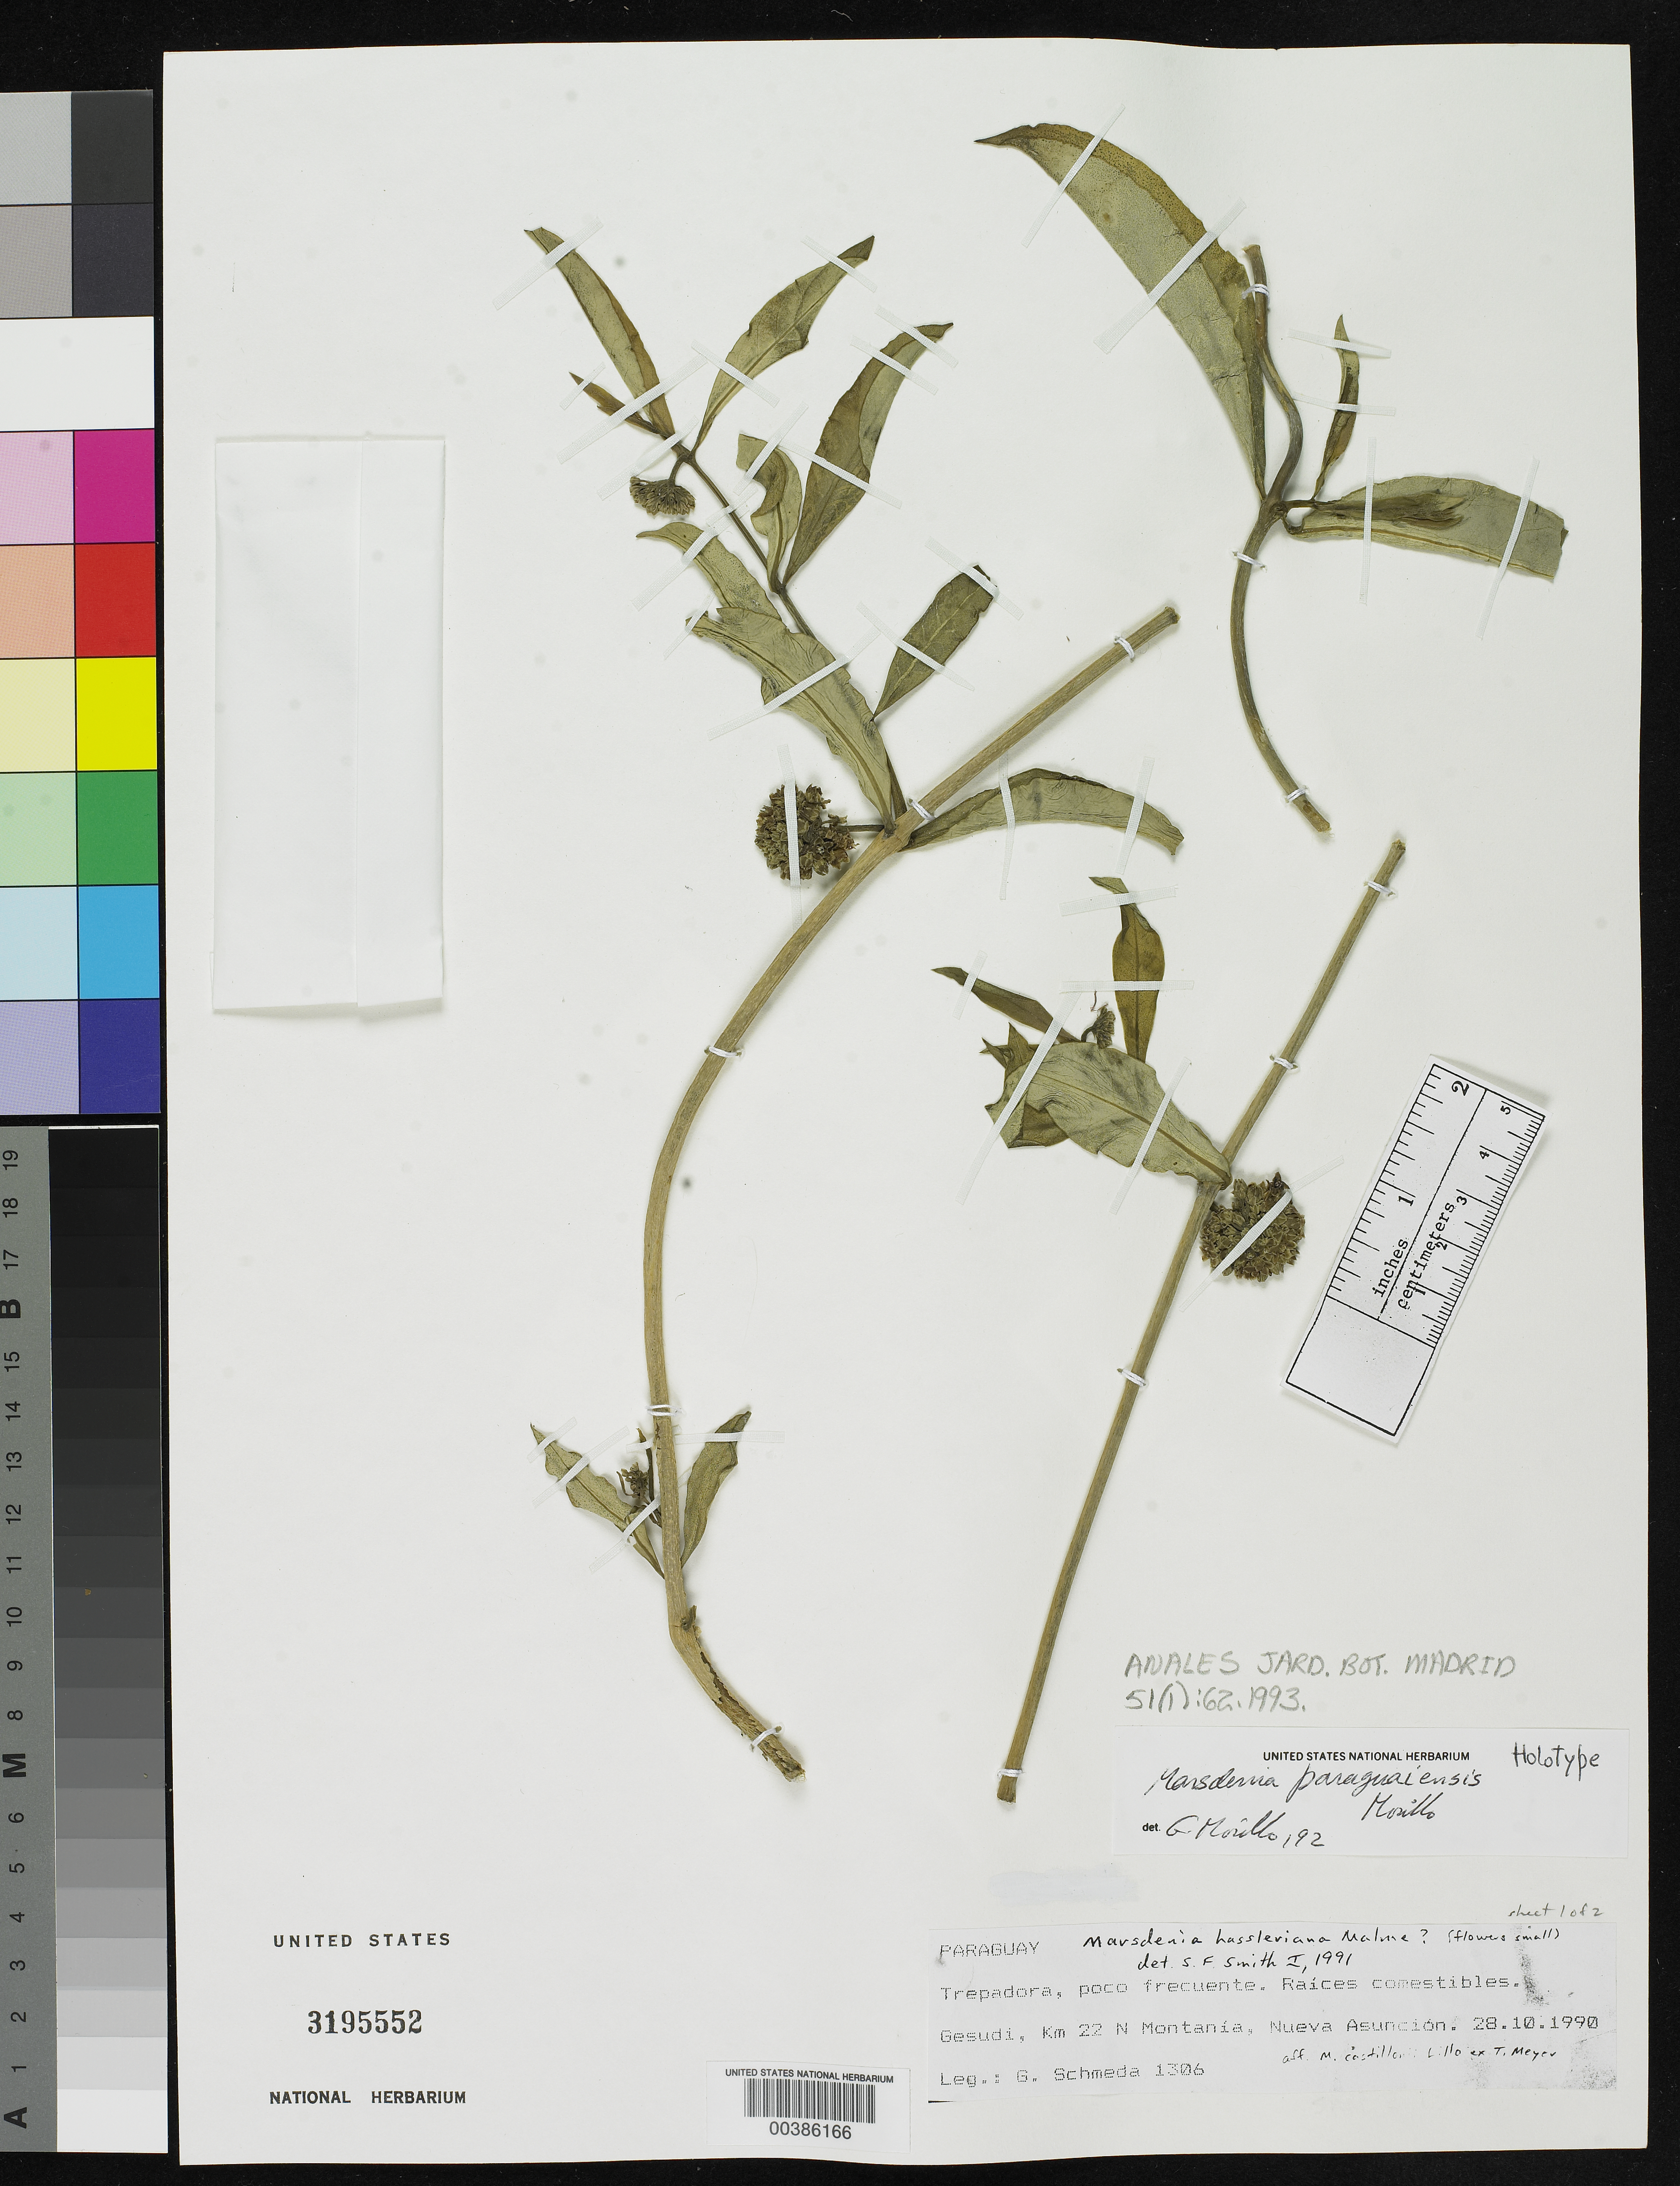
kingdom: Plantae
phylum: Tracheophyta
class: Magnoliopsida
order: Gentianales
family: Apocynaceae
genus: Marsdenia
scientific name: Marsdenia paraguaiensis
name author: Morillo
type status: Holotype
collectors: G. Schmeda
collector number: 1306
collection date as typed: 28 Oct 1990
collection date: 1990-10-28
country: Paraguay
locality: Gesudi, km 22 N Montania. Nueva Asuncion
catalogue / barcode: US 3195552